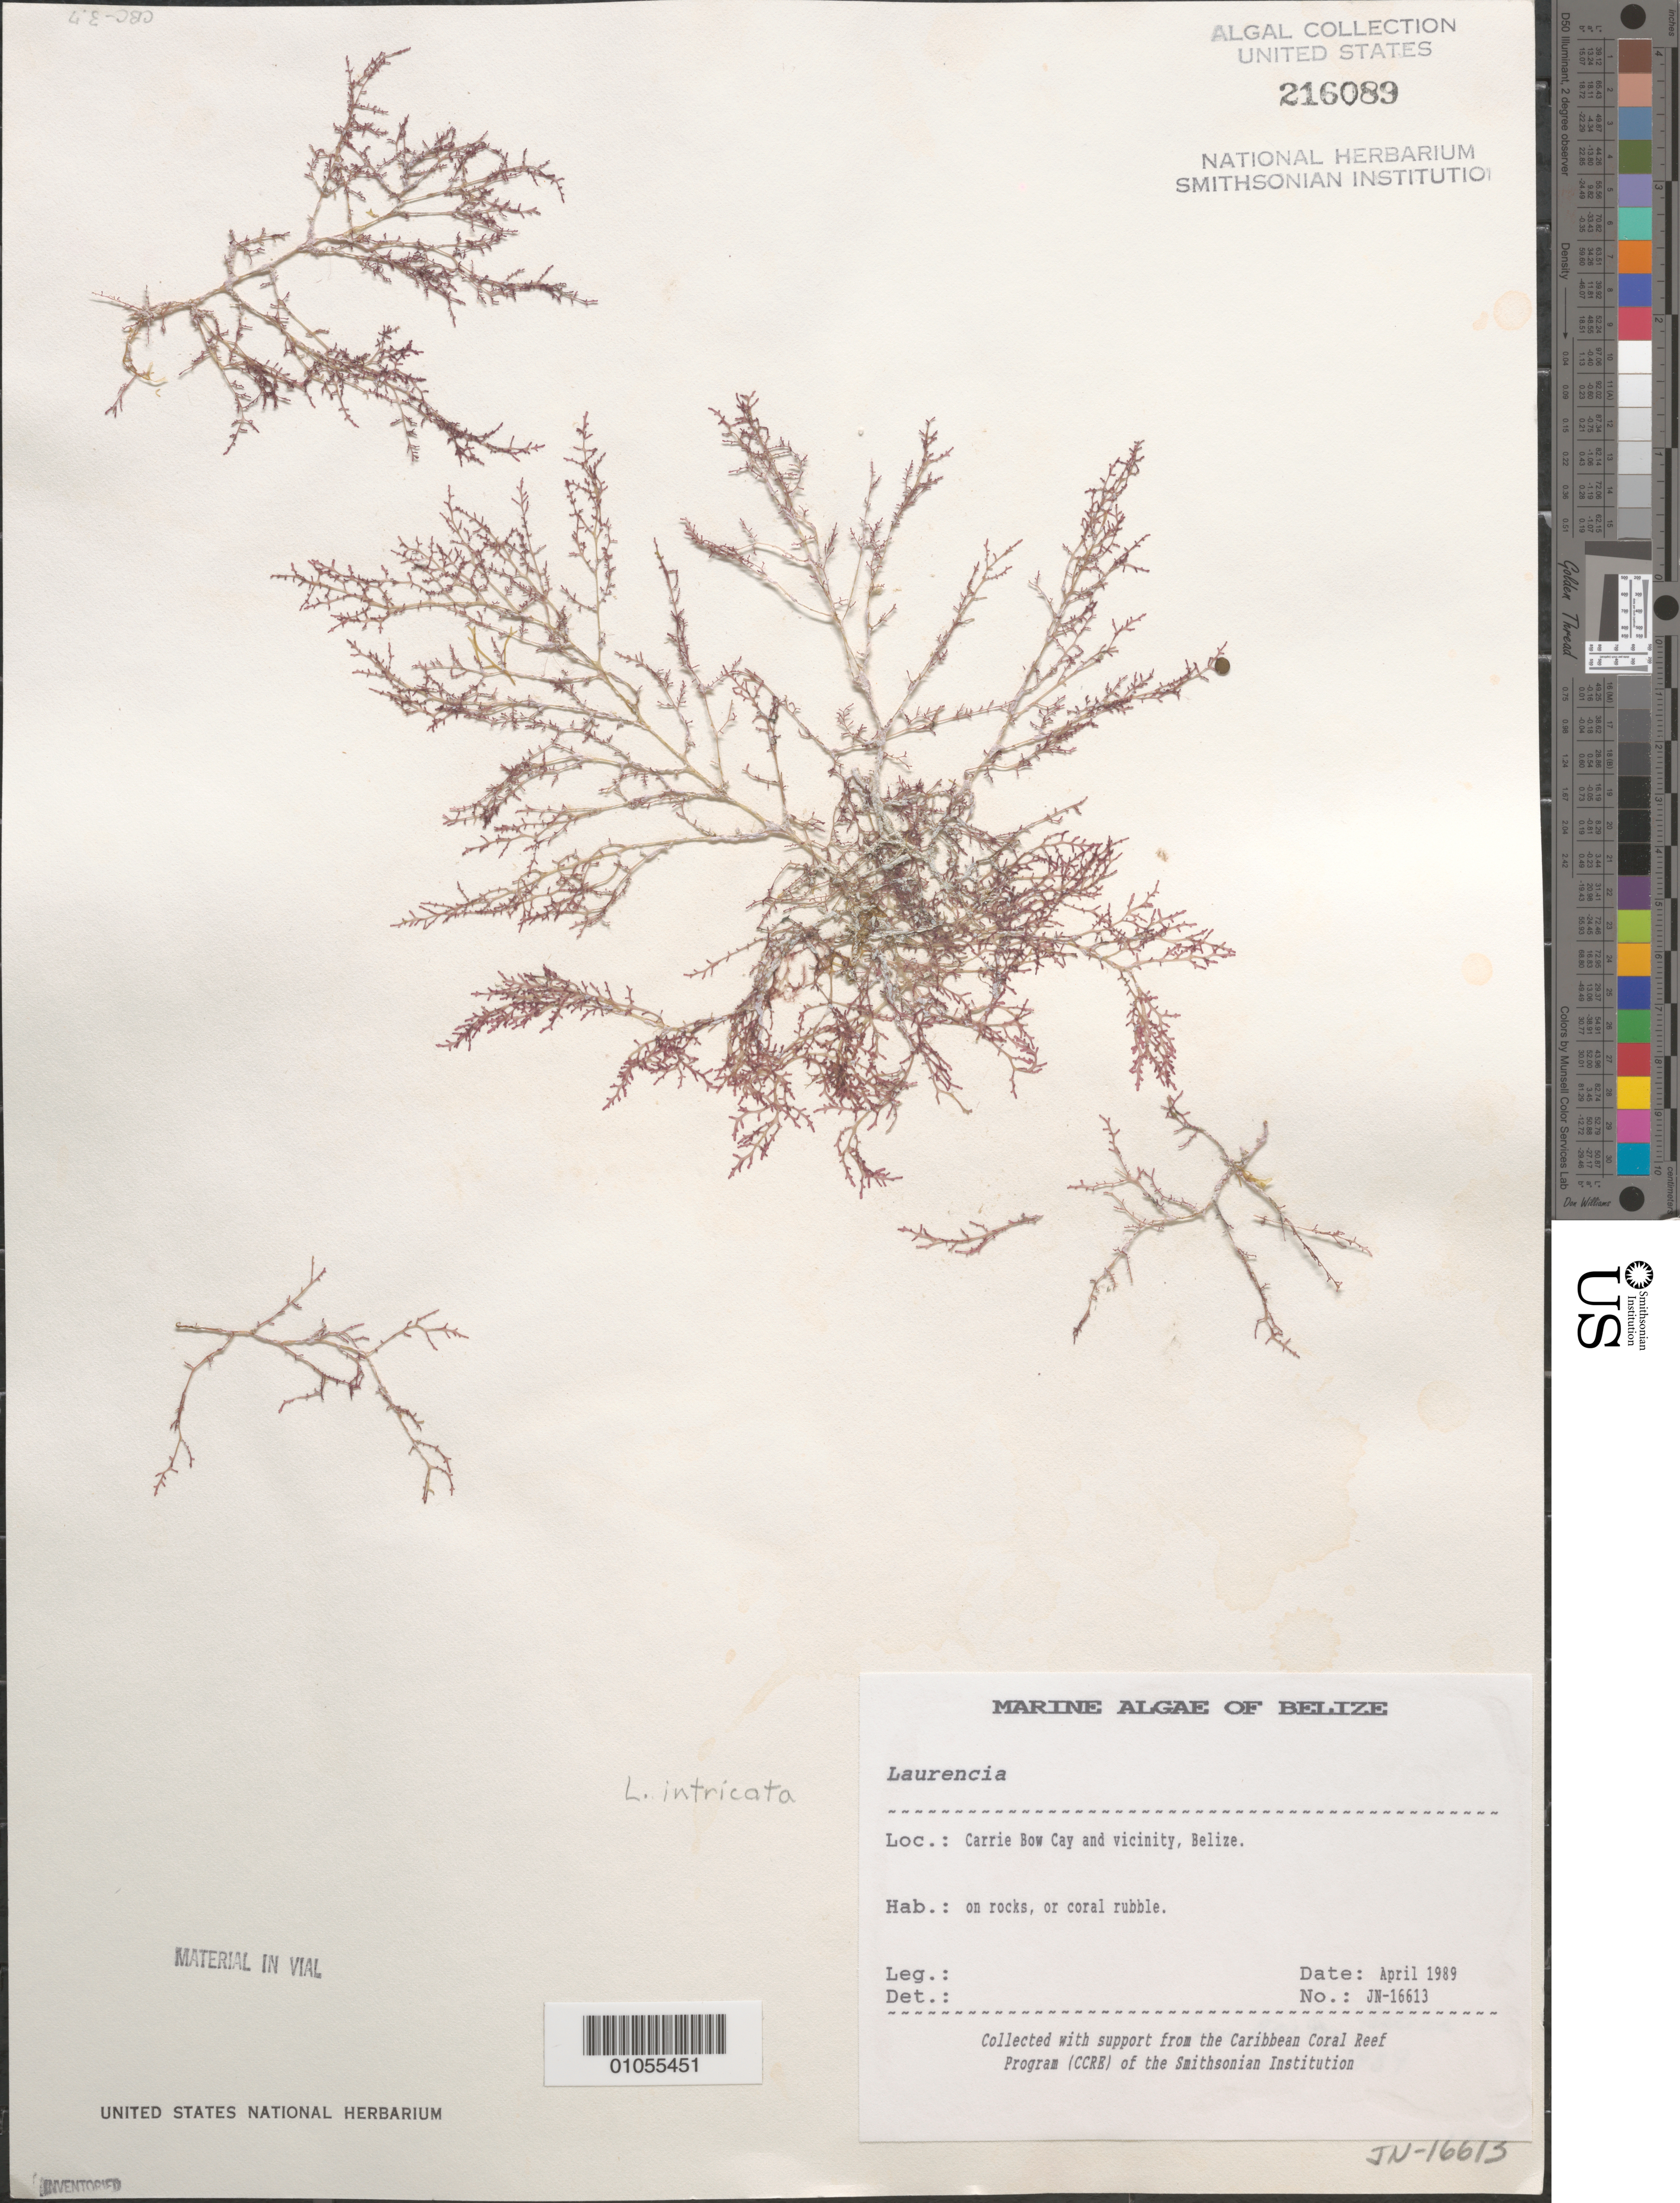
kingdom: Plantae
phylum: Rhodophyta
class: Florideophyceae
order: Ceramiales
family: Rhodomelaceae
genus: Laurencia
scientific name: Laurencia intricata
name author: J.V.Lamouroux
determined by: Norris, James N.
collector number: JN-16613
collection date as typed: Apr 1989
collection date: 1989-04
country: Belize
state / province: Stann Creek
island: Carrie Bow Cay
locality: Carrie Bow Cay and vicinity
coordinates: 16 48'N, 88 05'W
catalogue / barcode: US 216089